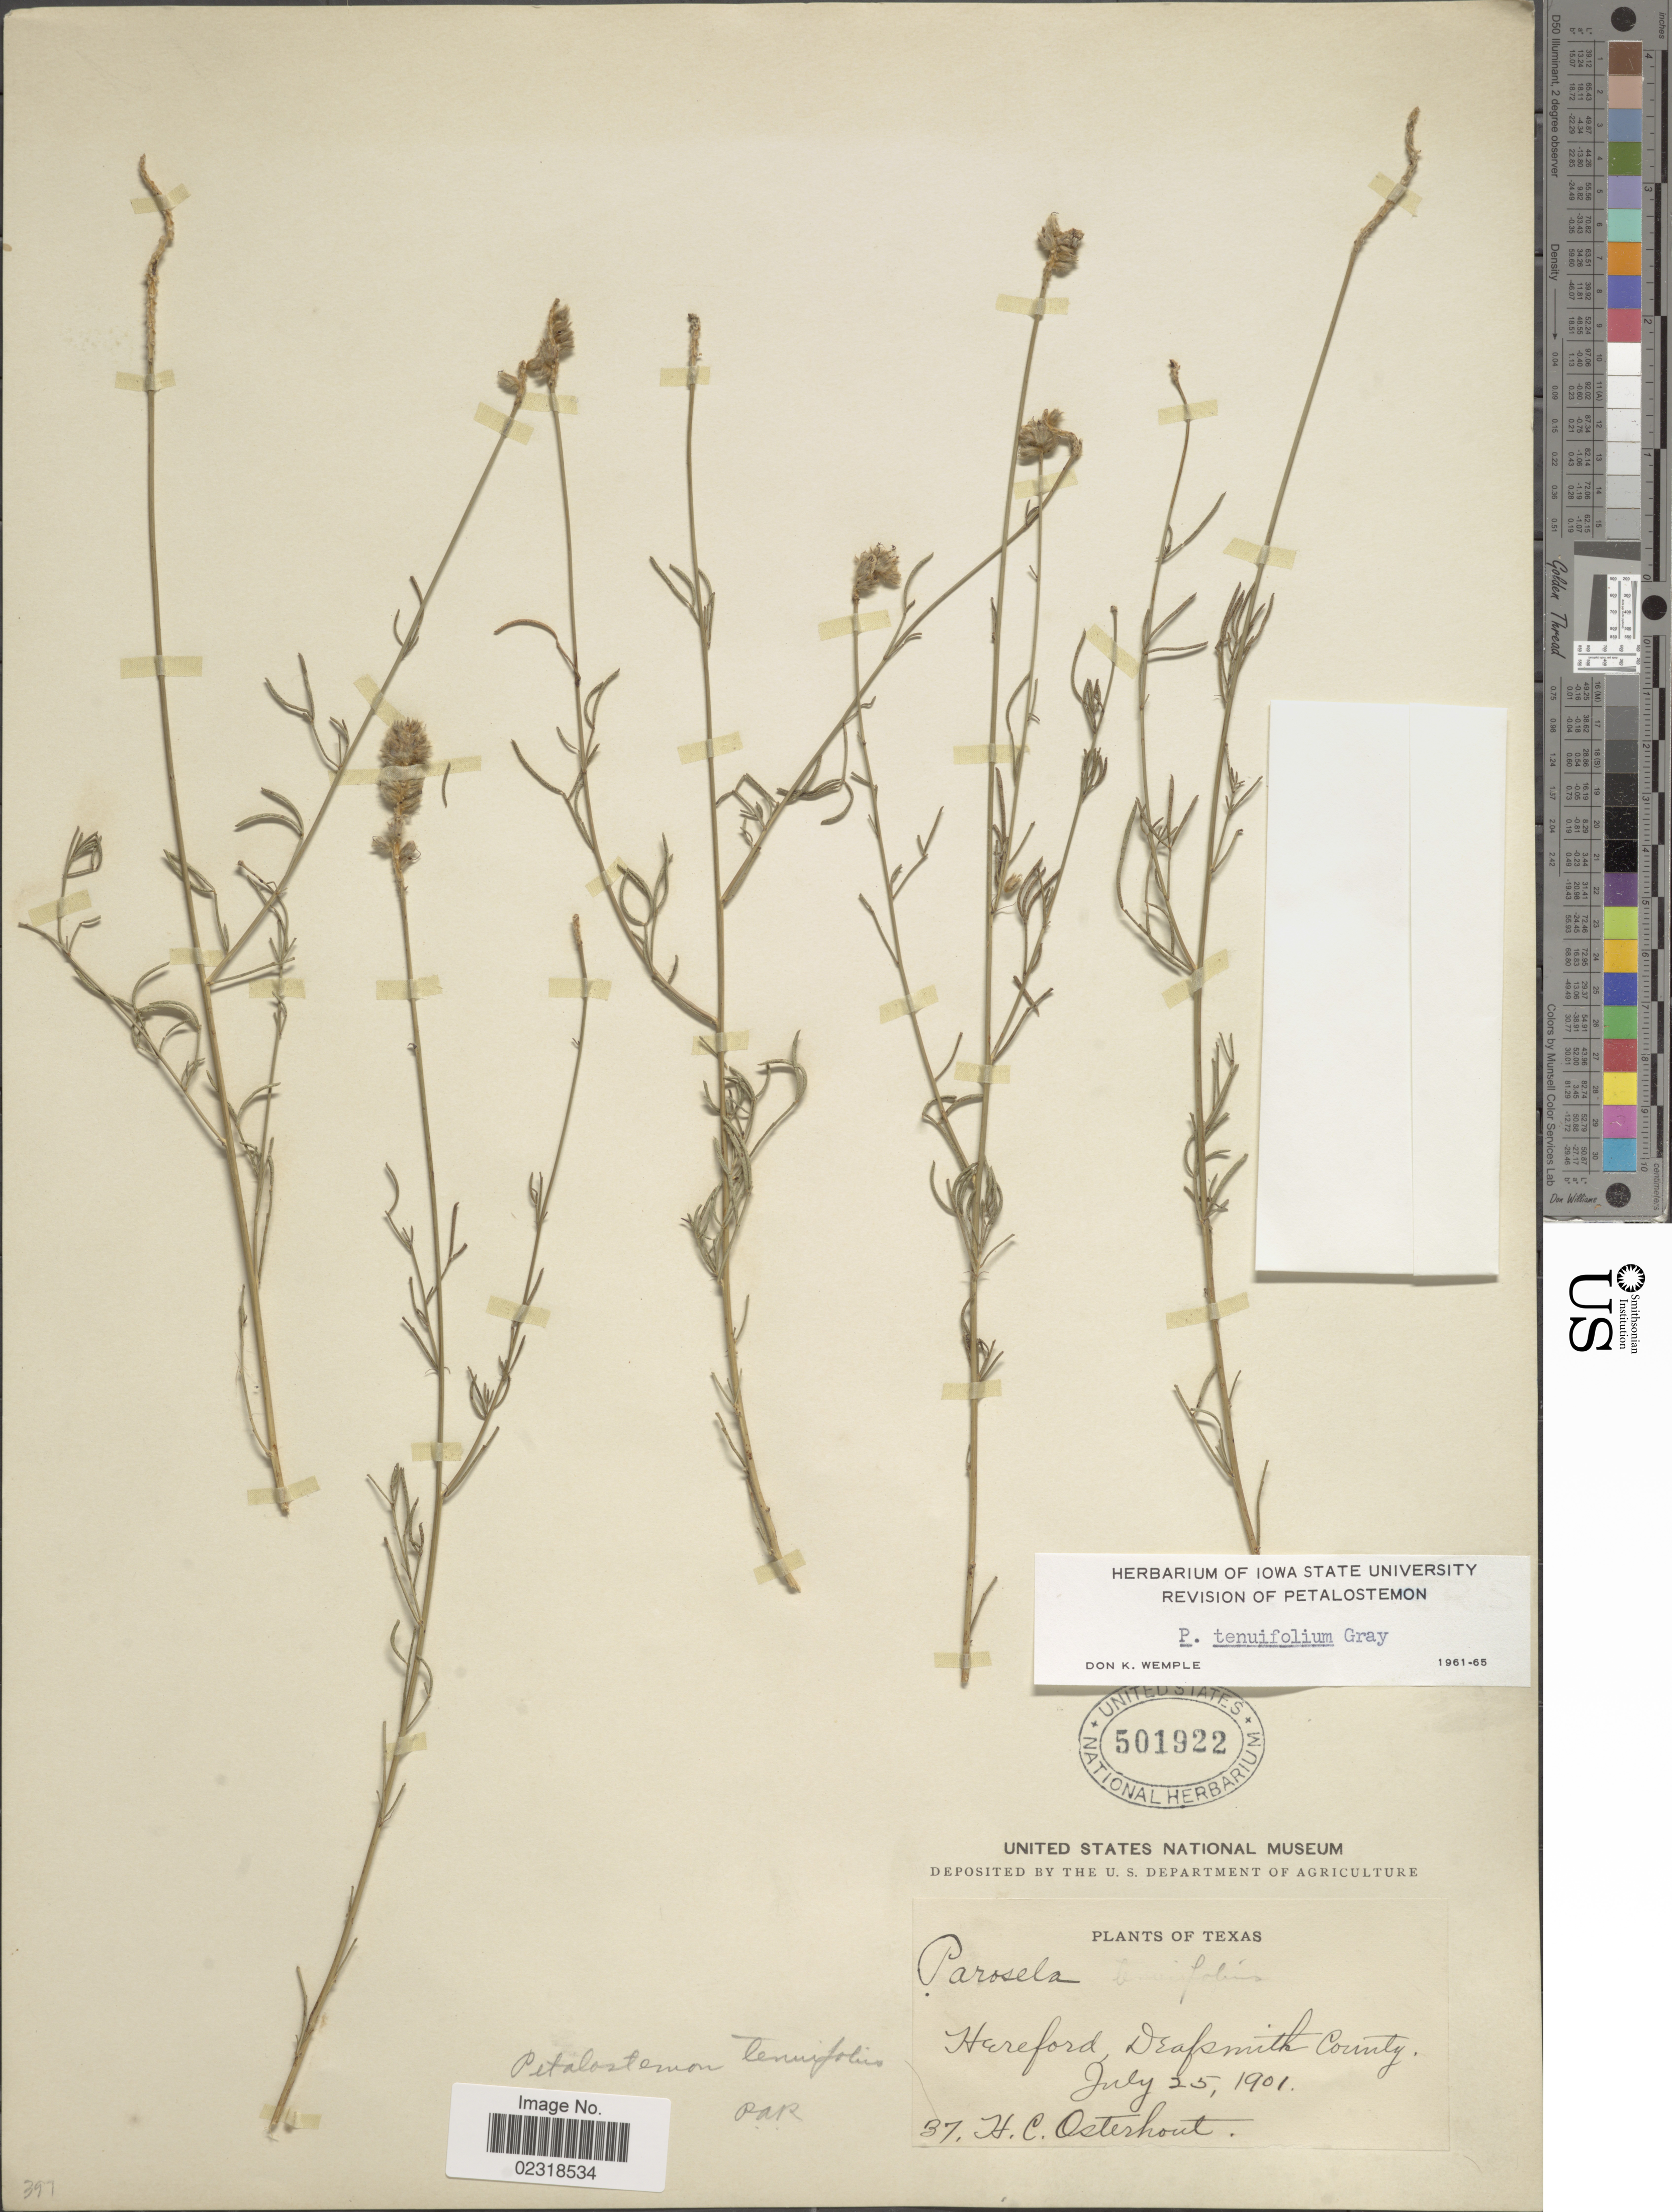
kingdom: Plantae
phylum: Tracheophyta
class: Magnoliopsida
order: Fabales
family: Fabaceae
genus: Dalea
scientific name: Dalea tenuifolia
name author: (A. Gray) Shinners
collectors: H. Osterhout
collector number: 37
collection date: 1901-07-25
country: United States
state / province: Texas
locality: Hareford, Deafsmith County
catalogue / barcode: US 501922